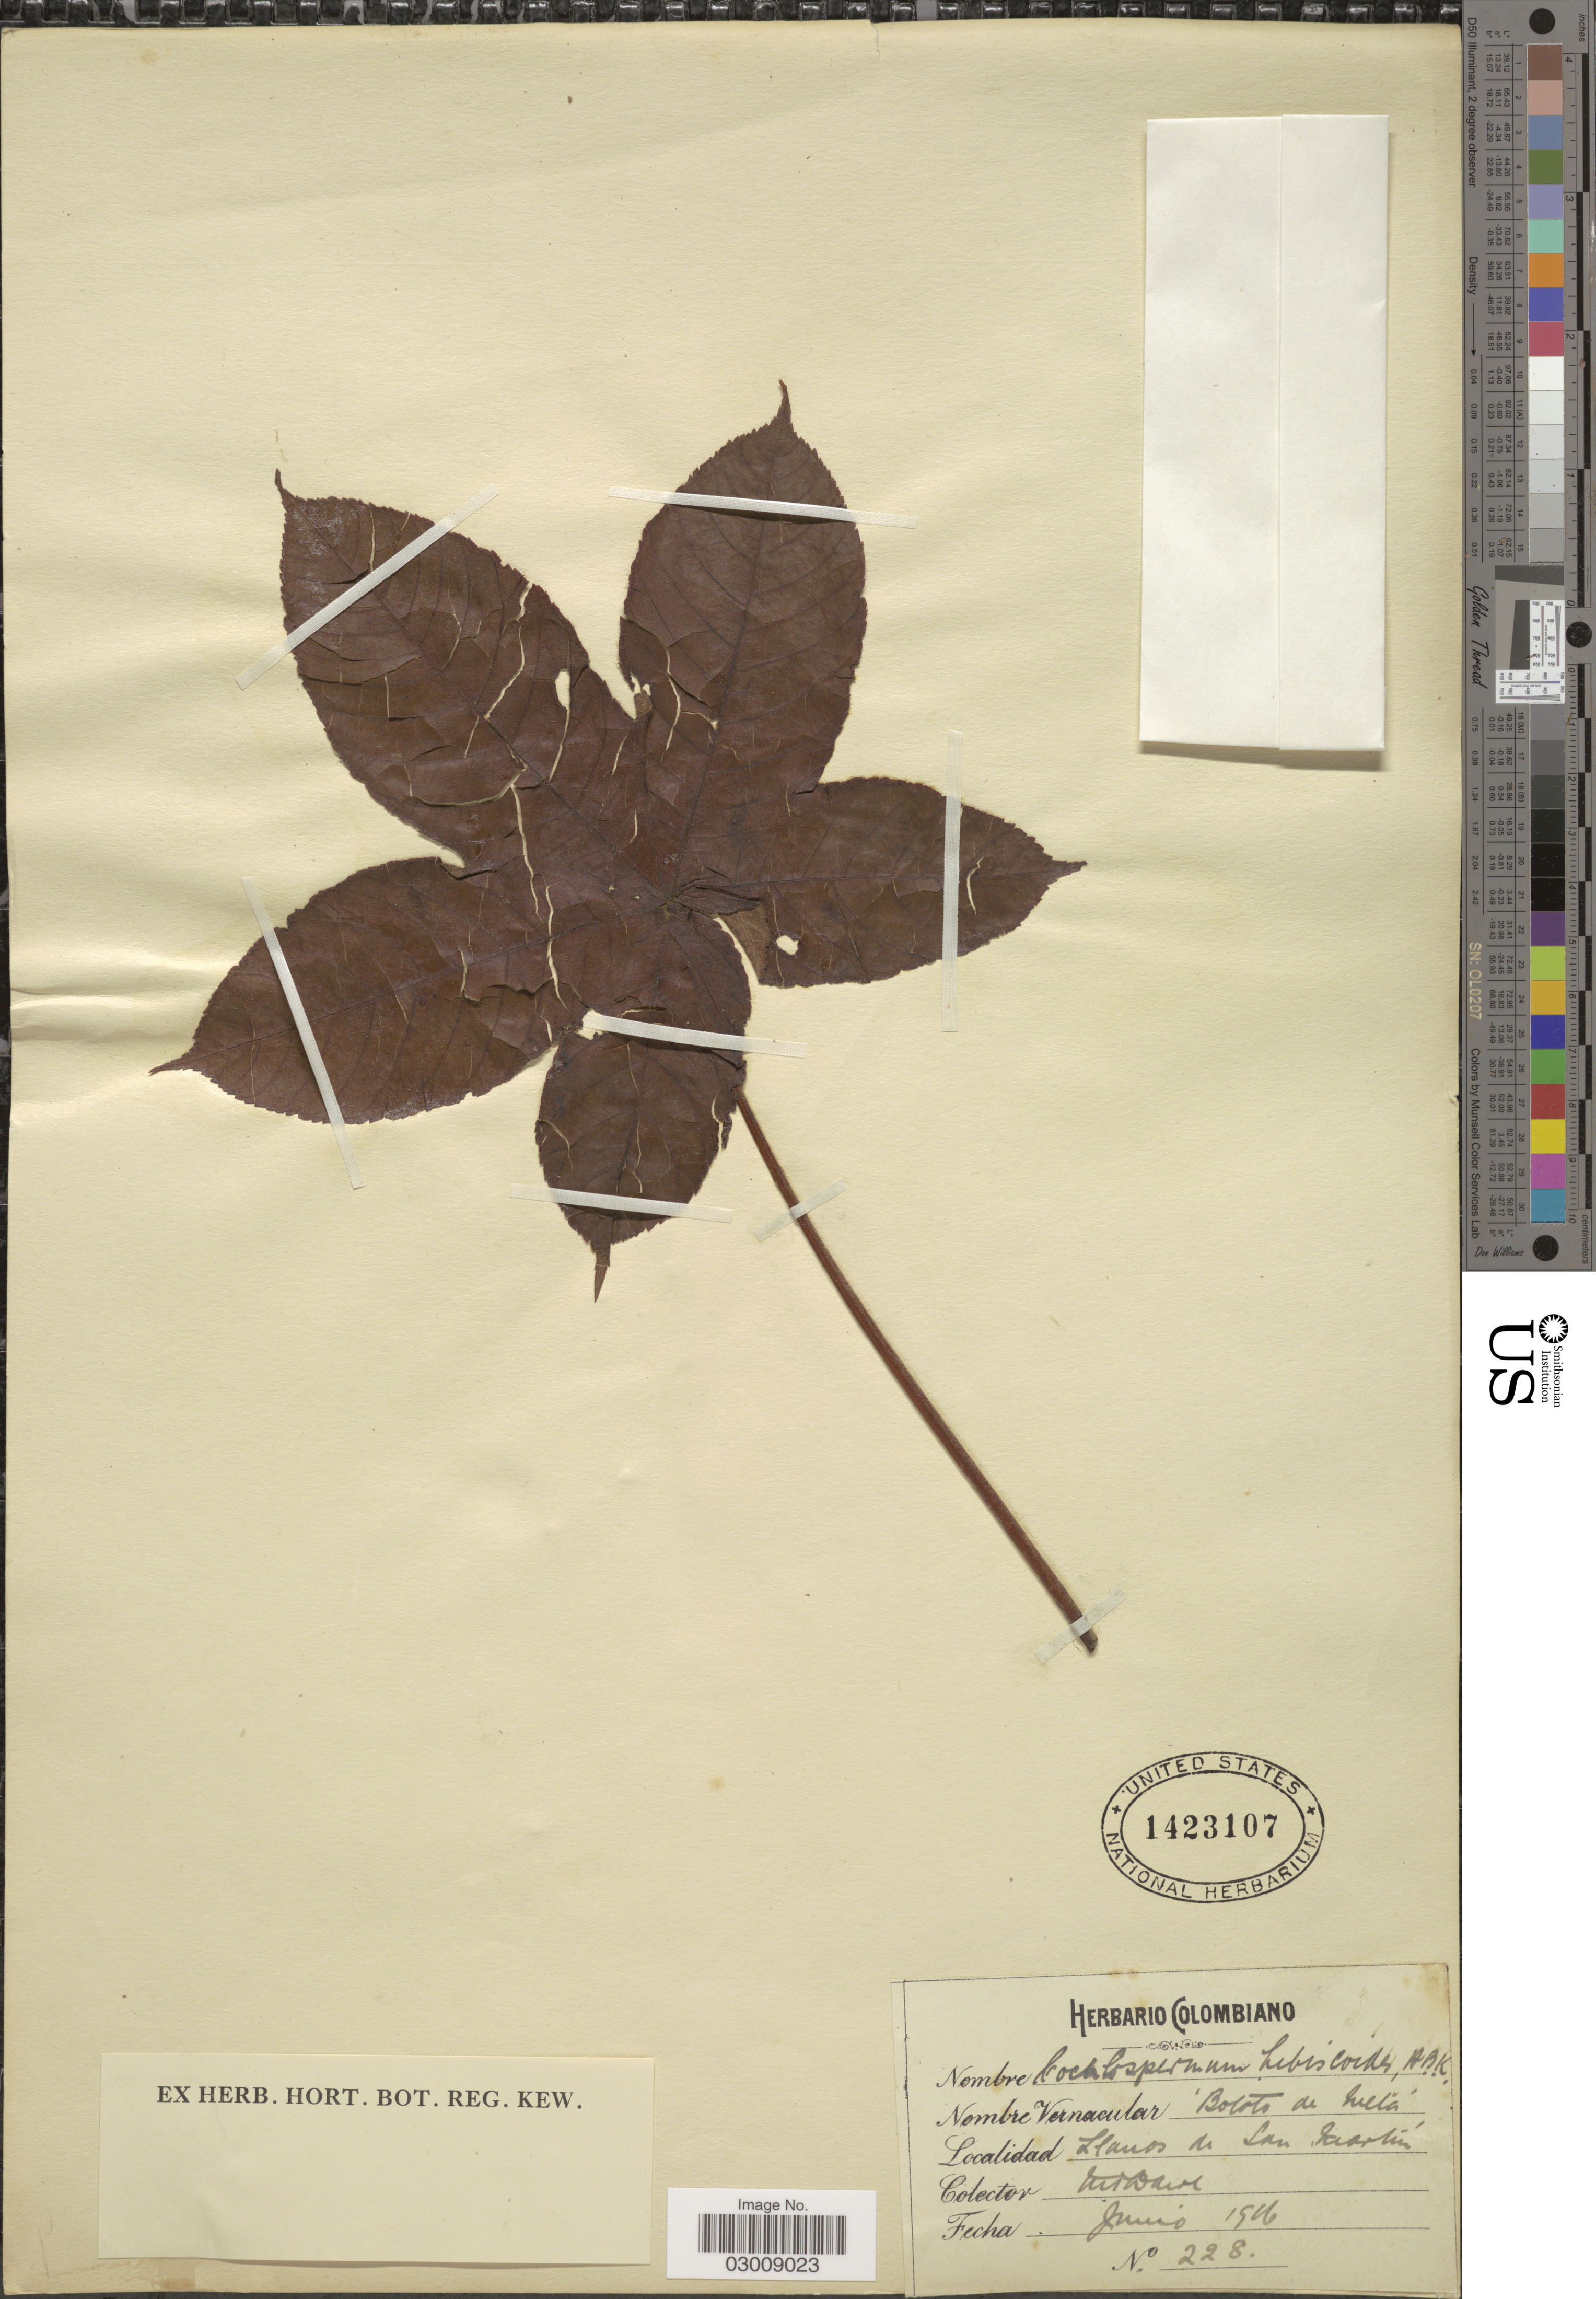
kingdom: Plantae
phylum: Tracheophyta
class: Magnoliopsida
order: Malvales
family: Cochlospermaceae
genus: Cochlospermum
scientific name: Cochlospermum vitifolium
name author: (Willd.) Spreng.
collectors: M. T. Dawe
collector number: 228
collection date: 1926-06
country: Colombia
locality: Llanos de San Martín.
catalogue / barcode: US 1423107